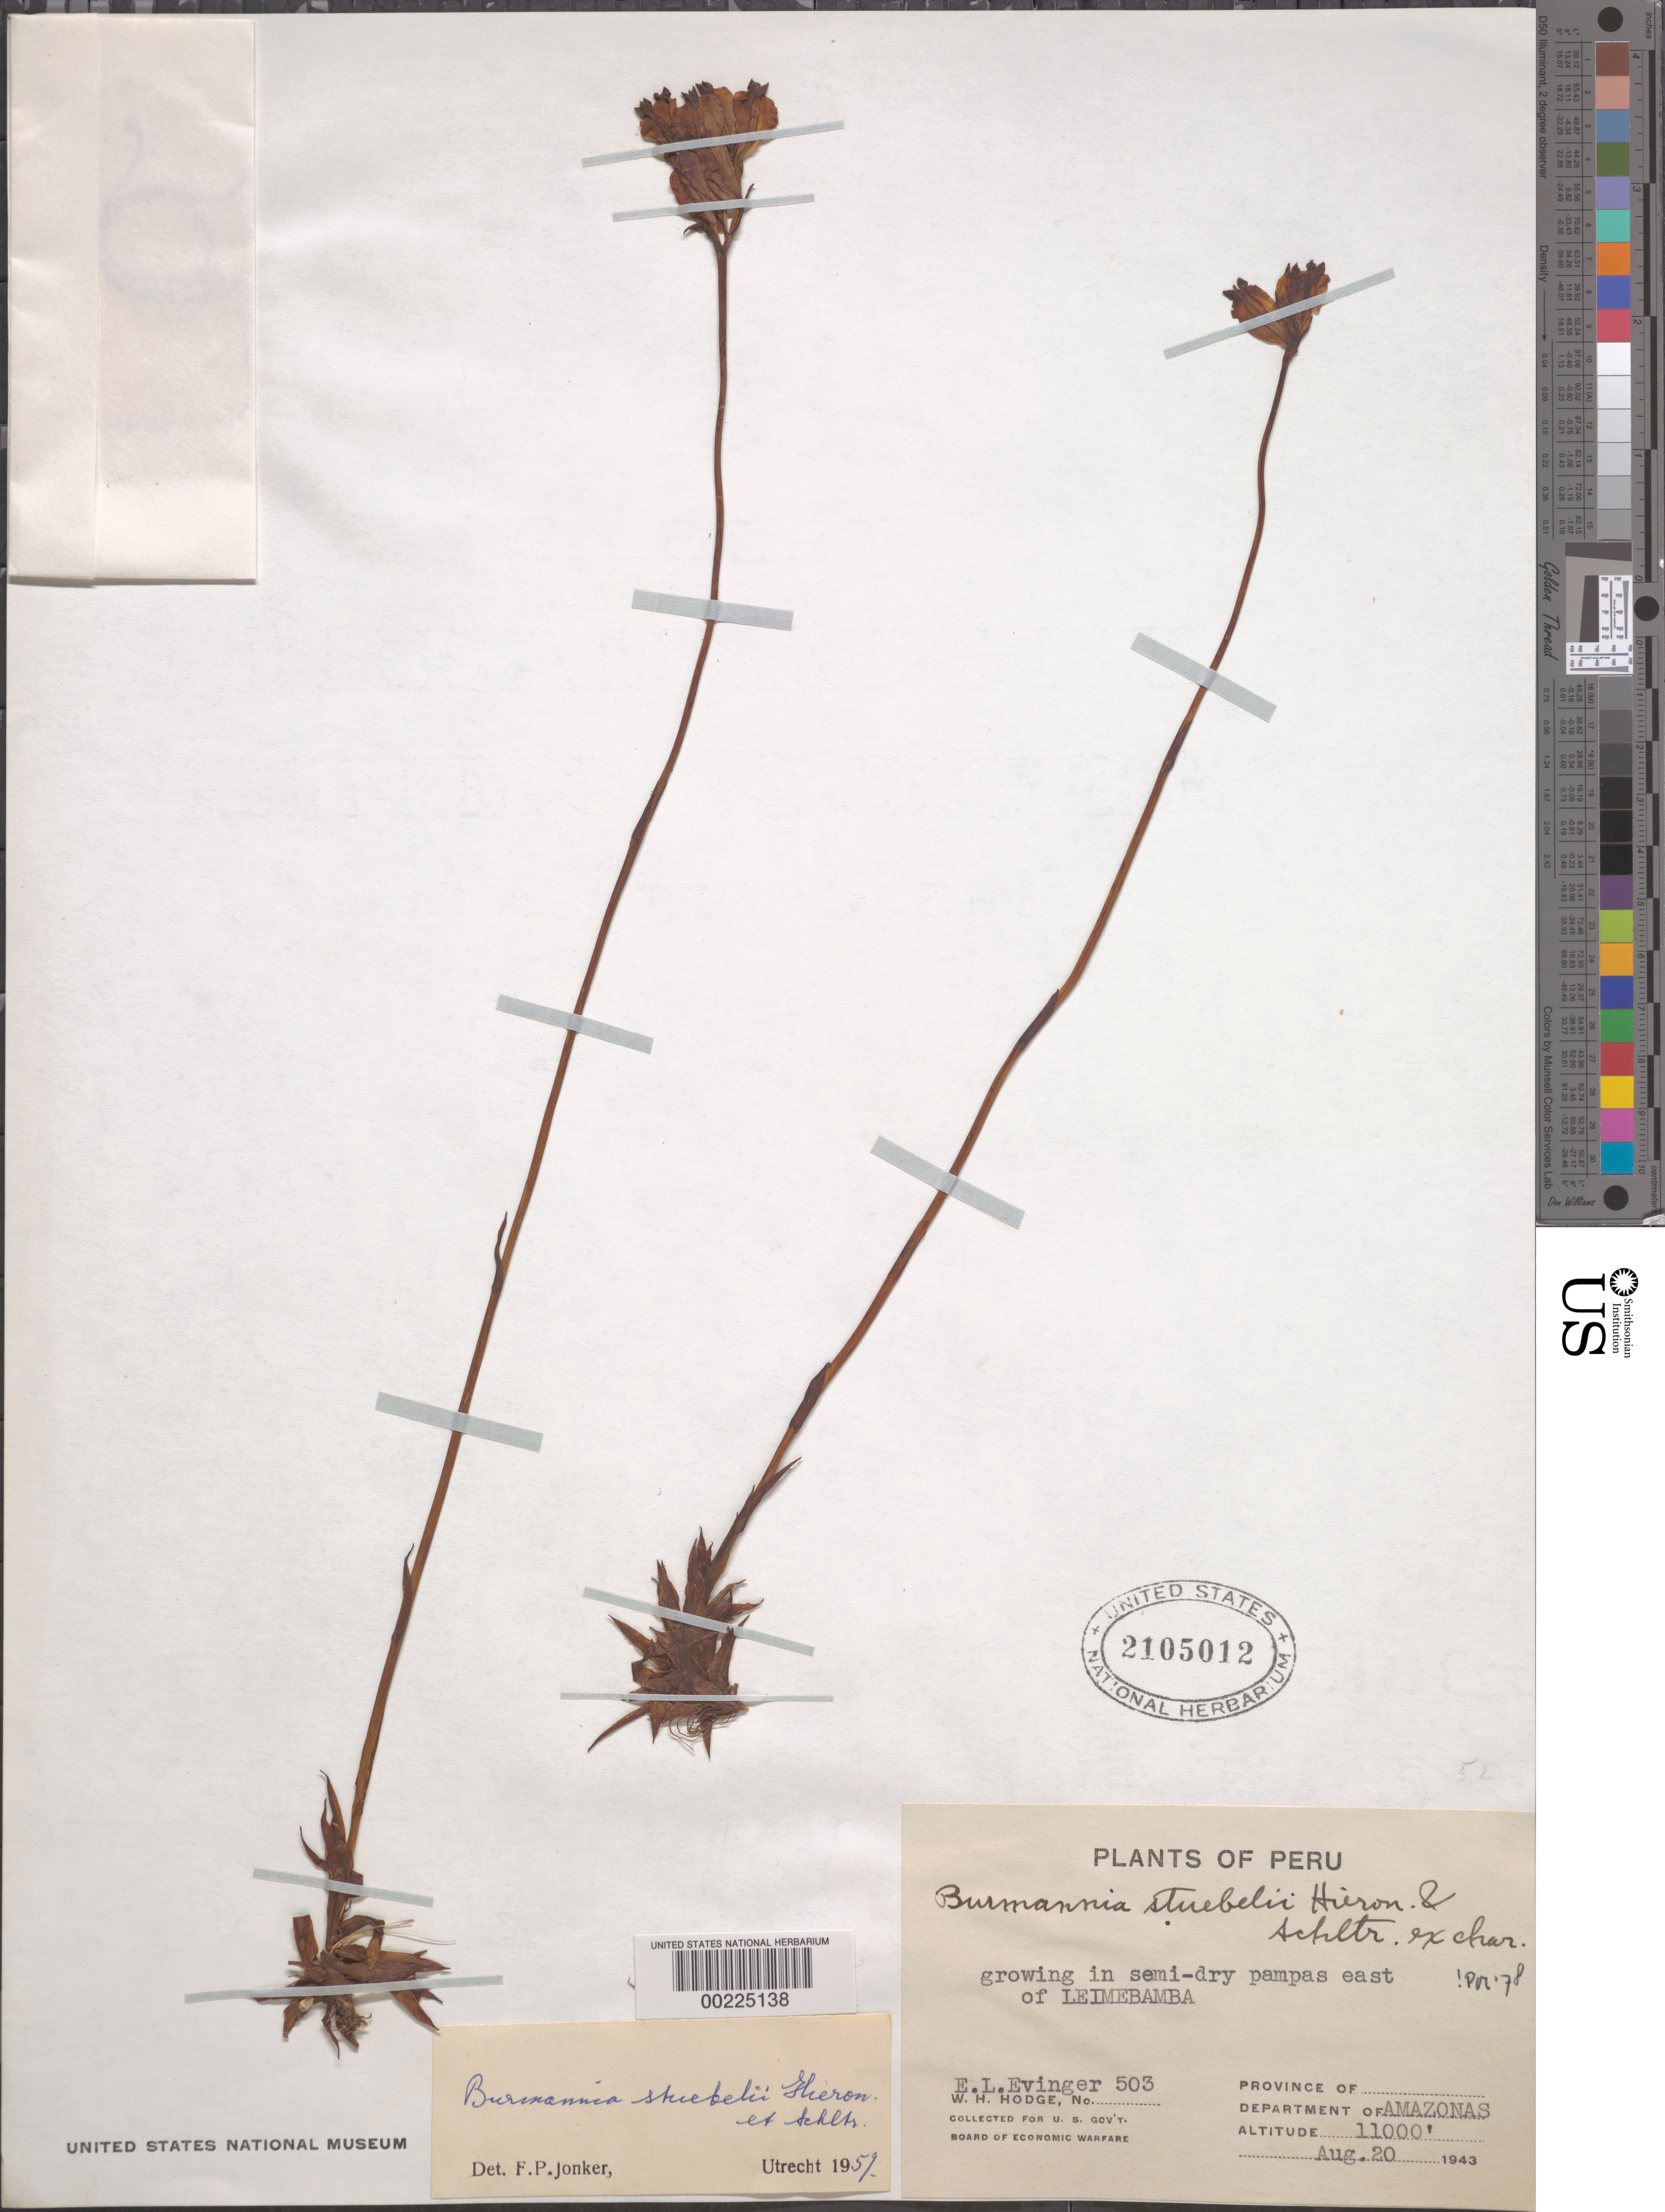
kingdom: Plantae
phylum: Tracheophyta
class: Liliopsida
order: Dioscoreales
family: Burmanniaceae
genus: Burmannia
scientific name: Burmannia stuebelii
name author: Hieron. & Schltr.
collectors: E. Evinger & W. Hodge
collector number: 503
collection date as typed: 20 Aug 1943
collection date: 1943-08-20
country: Peru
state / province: Amazonas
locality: E of Leimebamba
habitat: Semi-dry pampas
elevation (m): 3353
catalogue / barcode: US 2105012